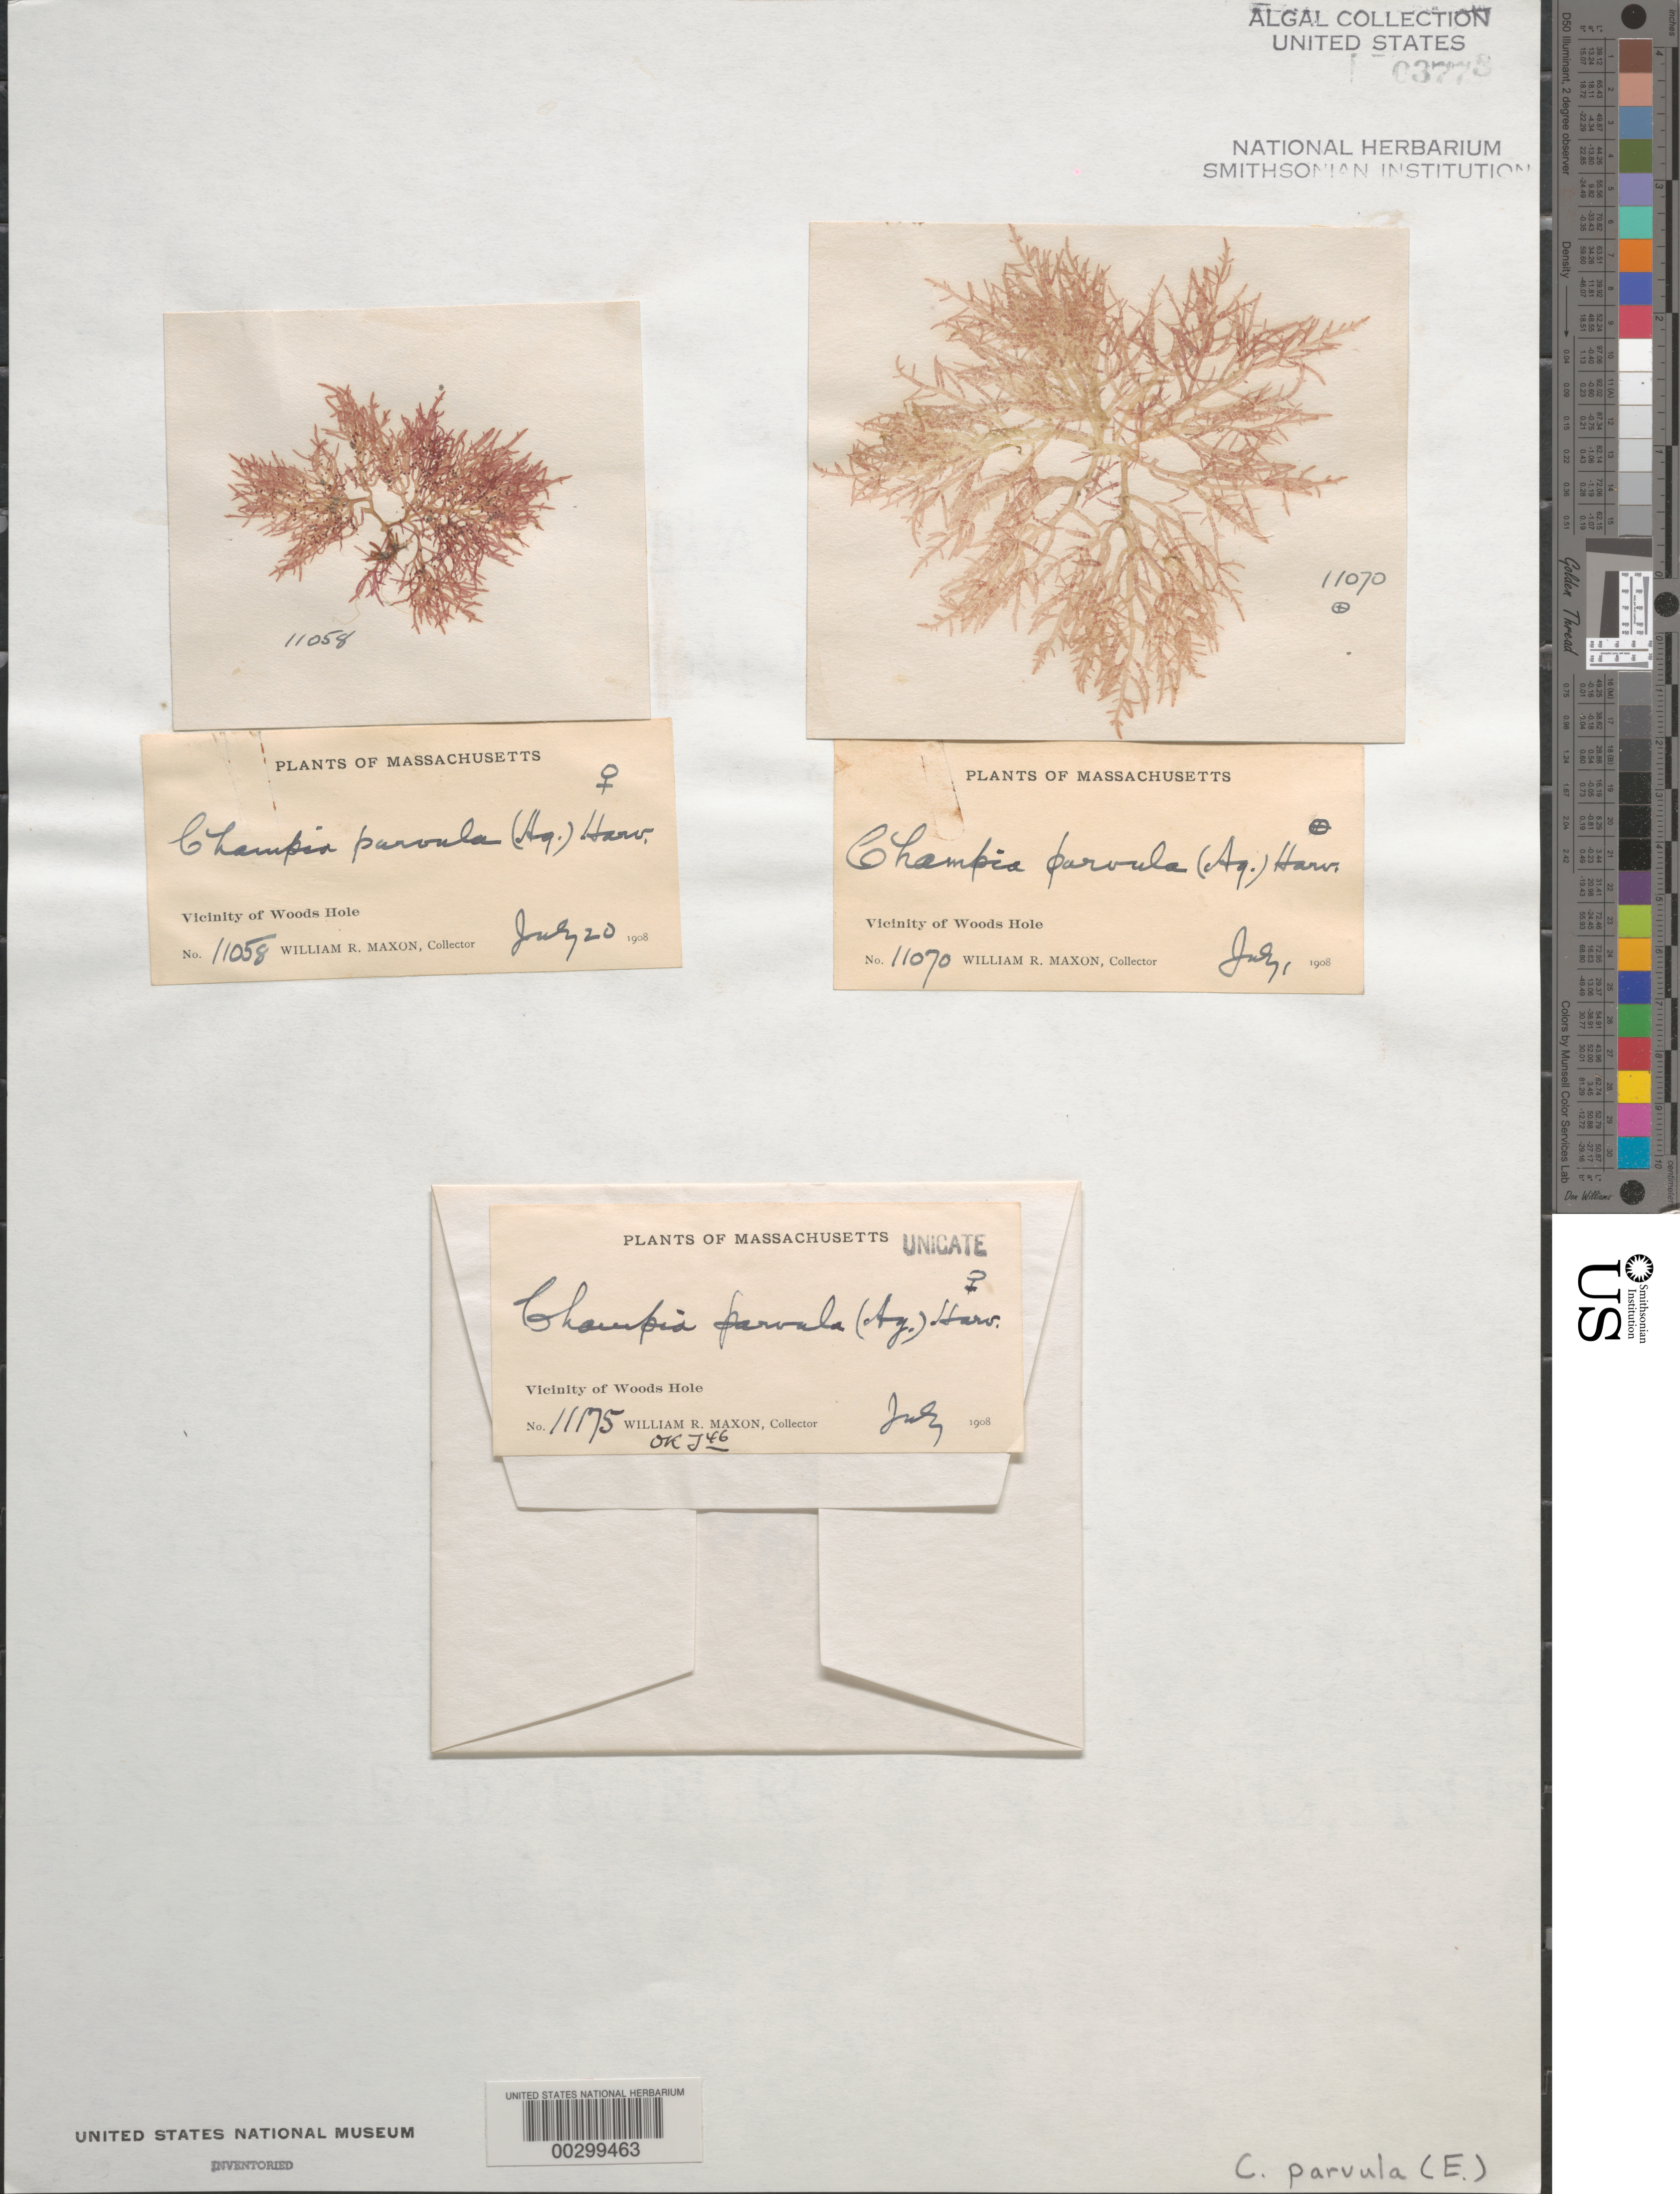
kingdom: Plantae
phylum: Rhodophyta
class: Florideophyceae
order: Rhodymeniales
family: Champiaceae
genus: Champia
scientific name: Champia parvula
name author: (C. Agardh) Harv.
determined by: Taylor, William R.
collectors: W. R. Maxon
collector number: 11058 & 11070 & 11175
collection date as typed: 20 Jul 1908 AND -- Jul 1908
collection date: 1908-07-20,1908-07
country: United States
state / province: Massachusetts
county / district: Barnstable County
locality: Woods Hole area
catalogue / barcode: US 3773